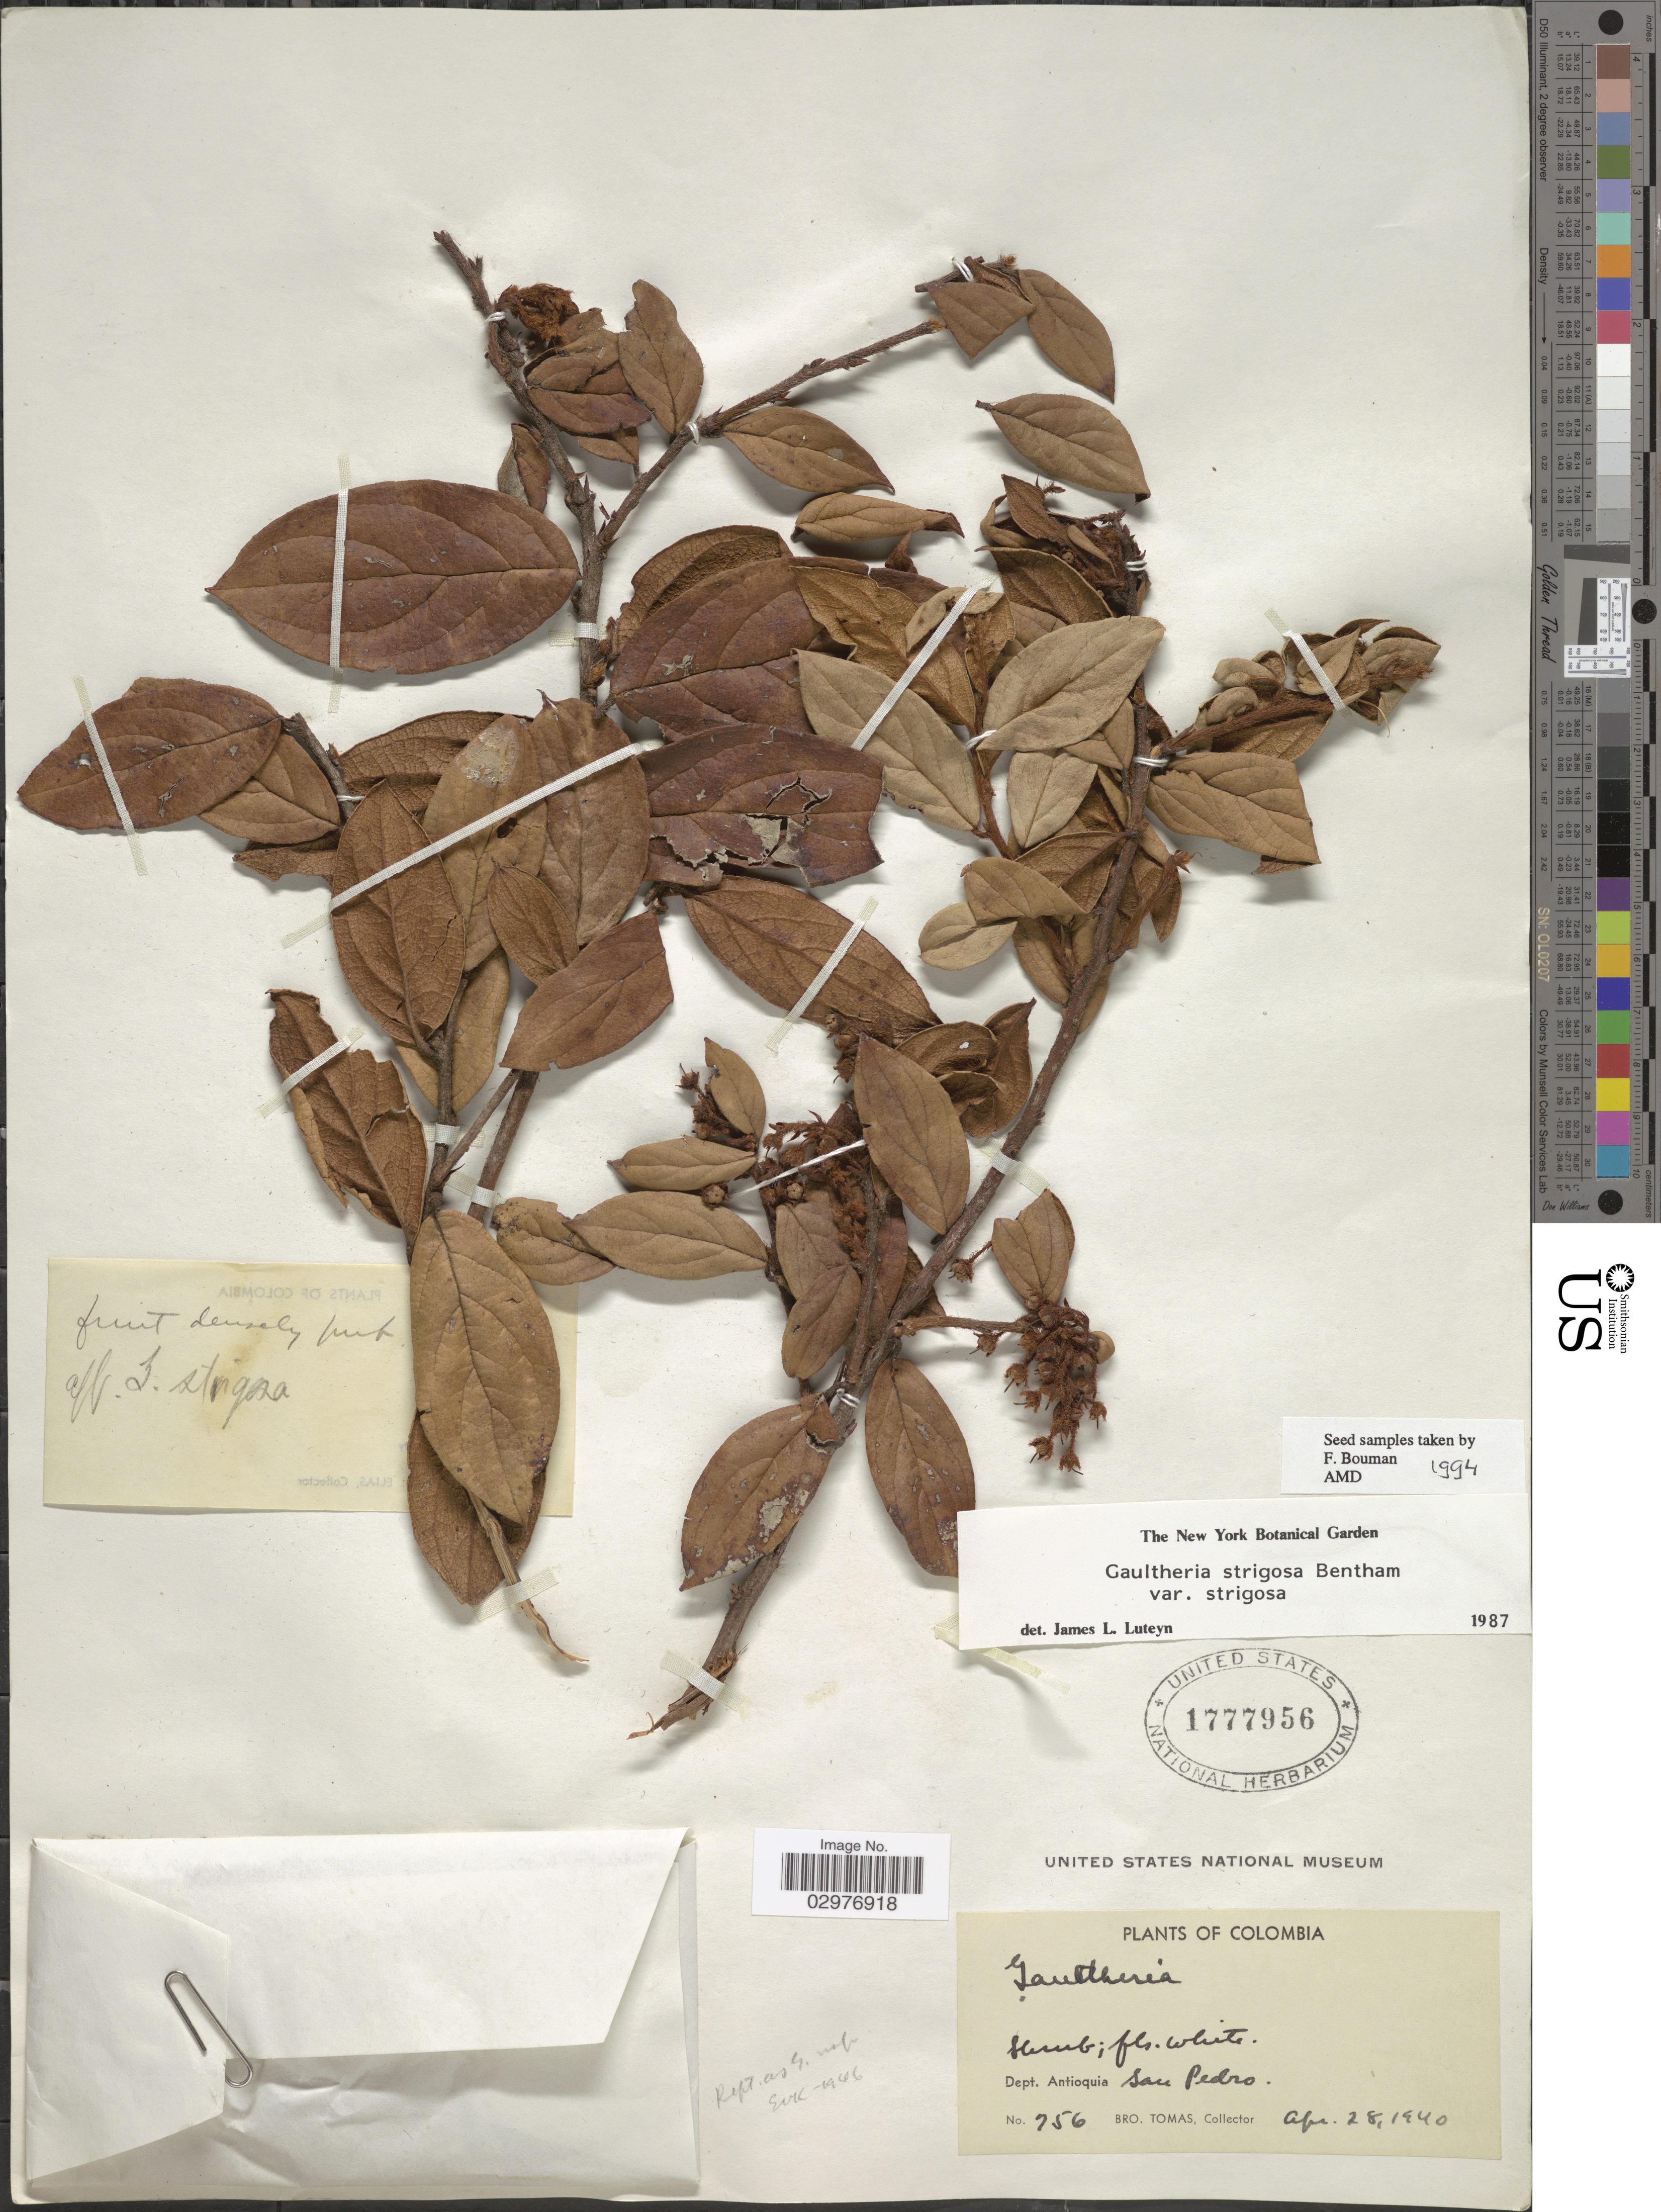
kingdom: Plantae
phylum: Tracheophyta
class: Magnoliopsida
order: Ericales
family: Ericaceae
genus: Gaultheria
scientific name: Gaultheria strigosa var. strigosa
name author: Benth.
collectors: B. Tomas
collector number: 756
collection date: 1940-04-28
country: Colombia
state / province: Antioquia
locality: Dept. Antioquia. San Pedro.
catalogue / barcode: US 1777956